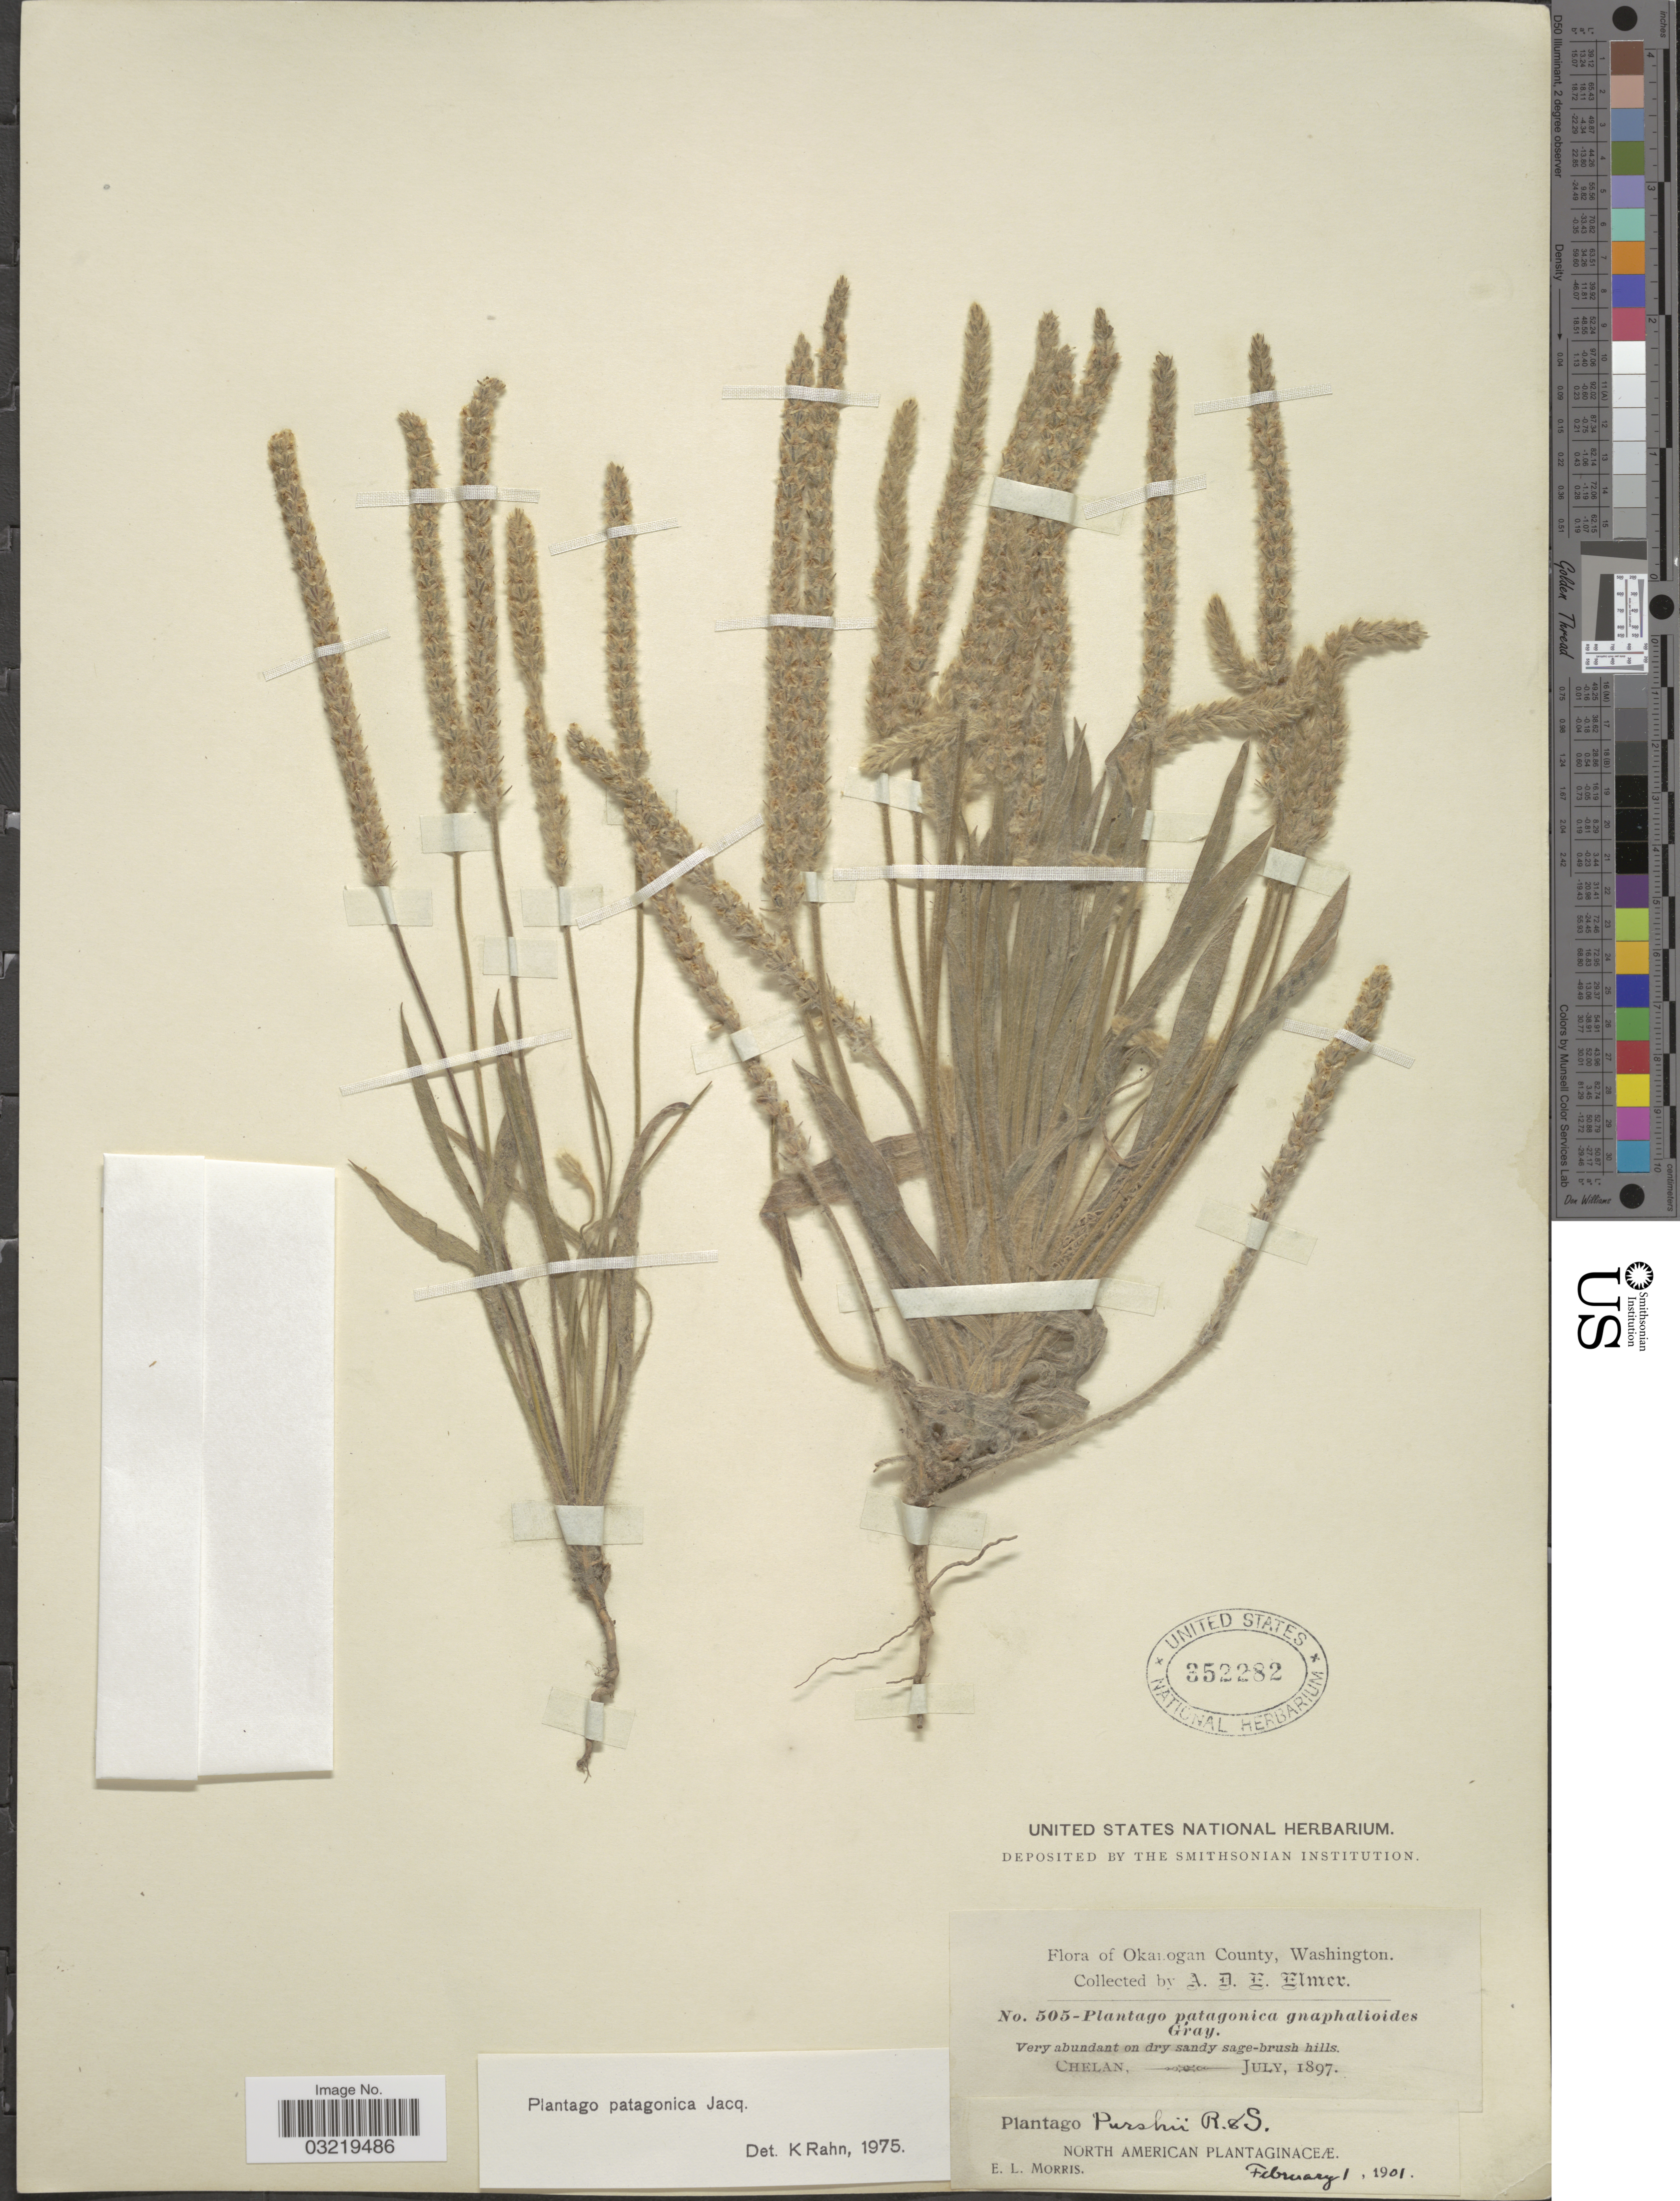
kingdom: Plantae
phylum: Tracheophyta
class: Magnoliopsida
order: Lamiales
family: Plantaginaceae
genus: Plantago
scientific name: Plantago patagonica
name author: Jacq.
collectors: A. D. E. Elmer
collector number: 505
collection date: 1897-07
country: United States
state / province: Washington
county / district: Chelan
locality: Chelan.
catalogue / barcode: US 352282